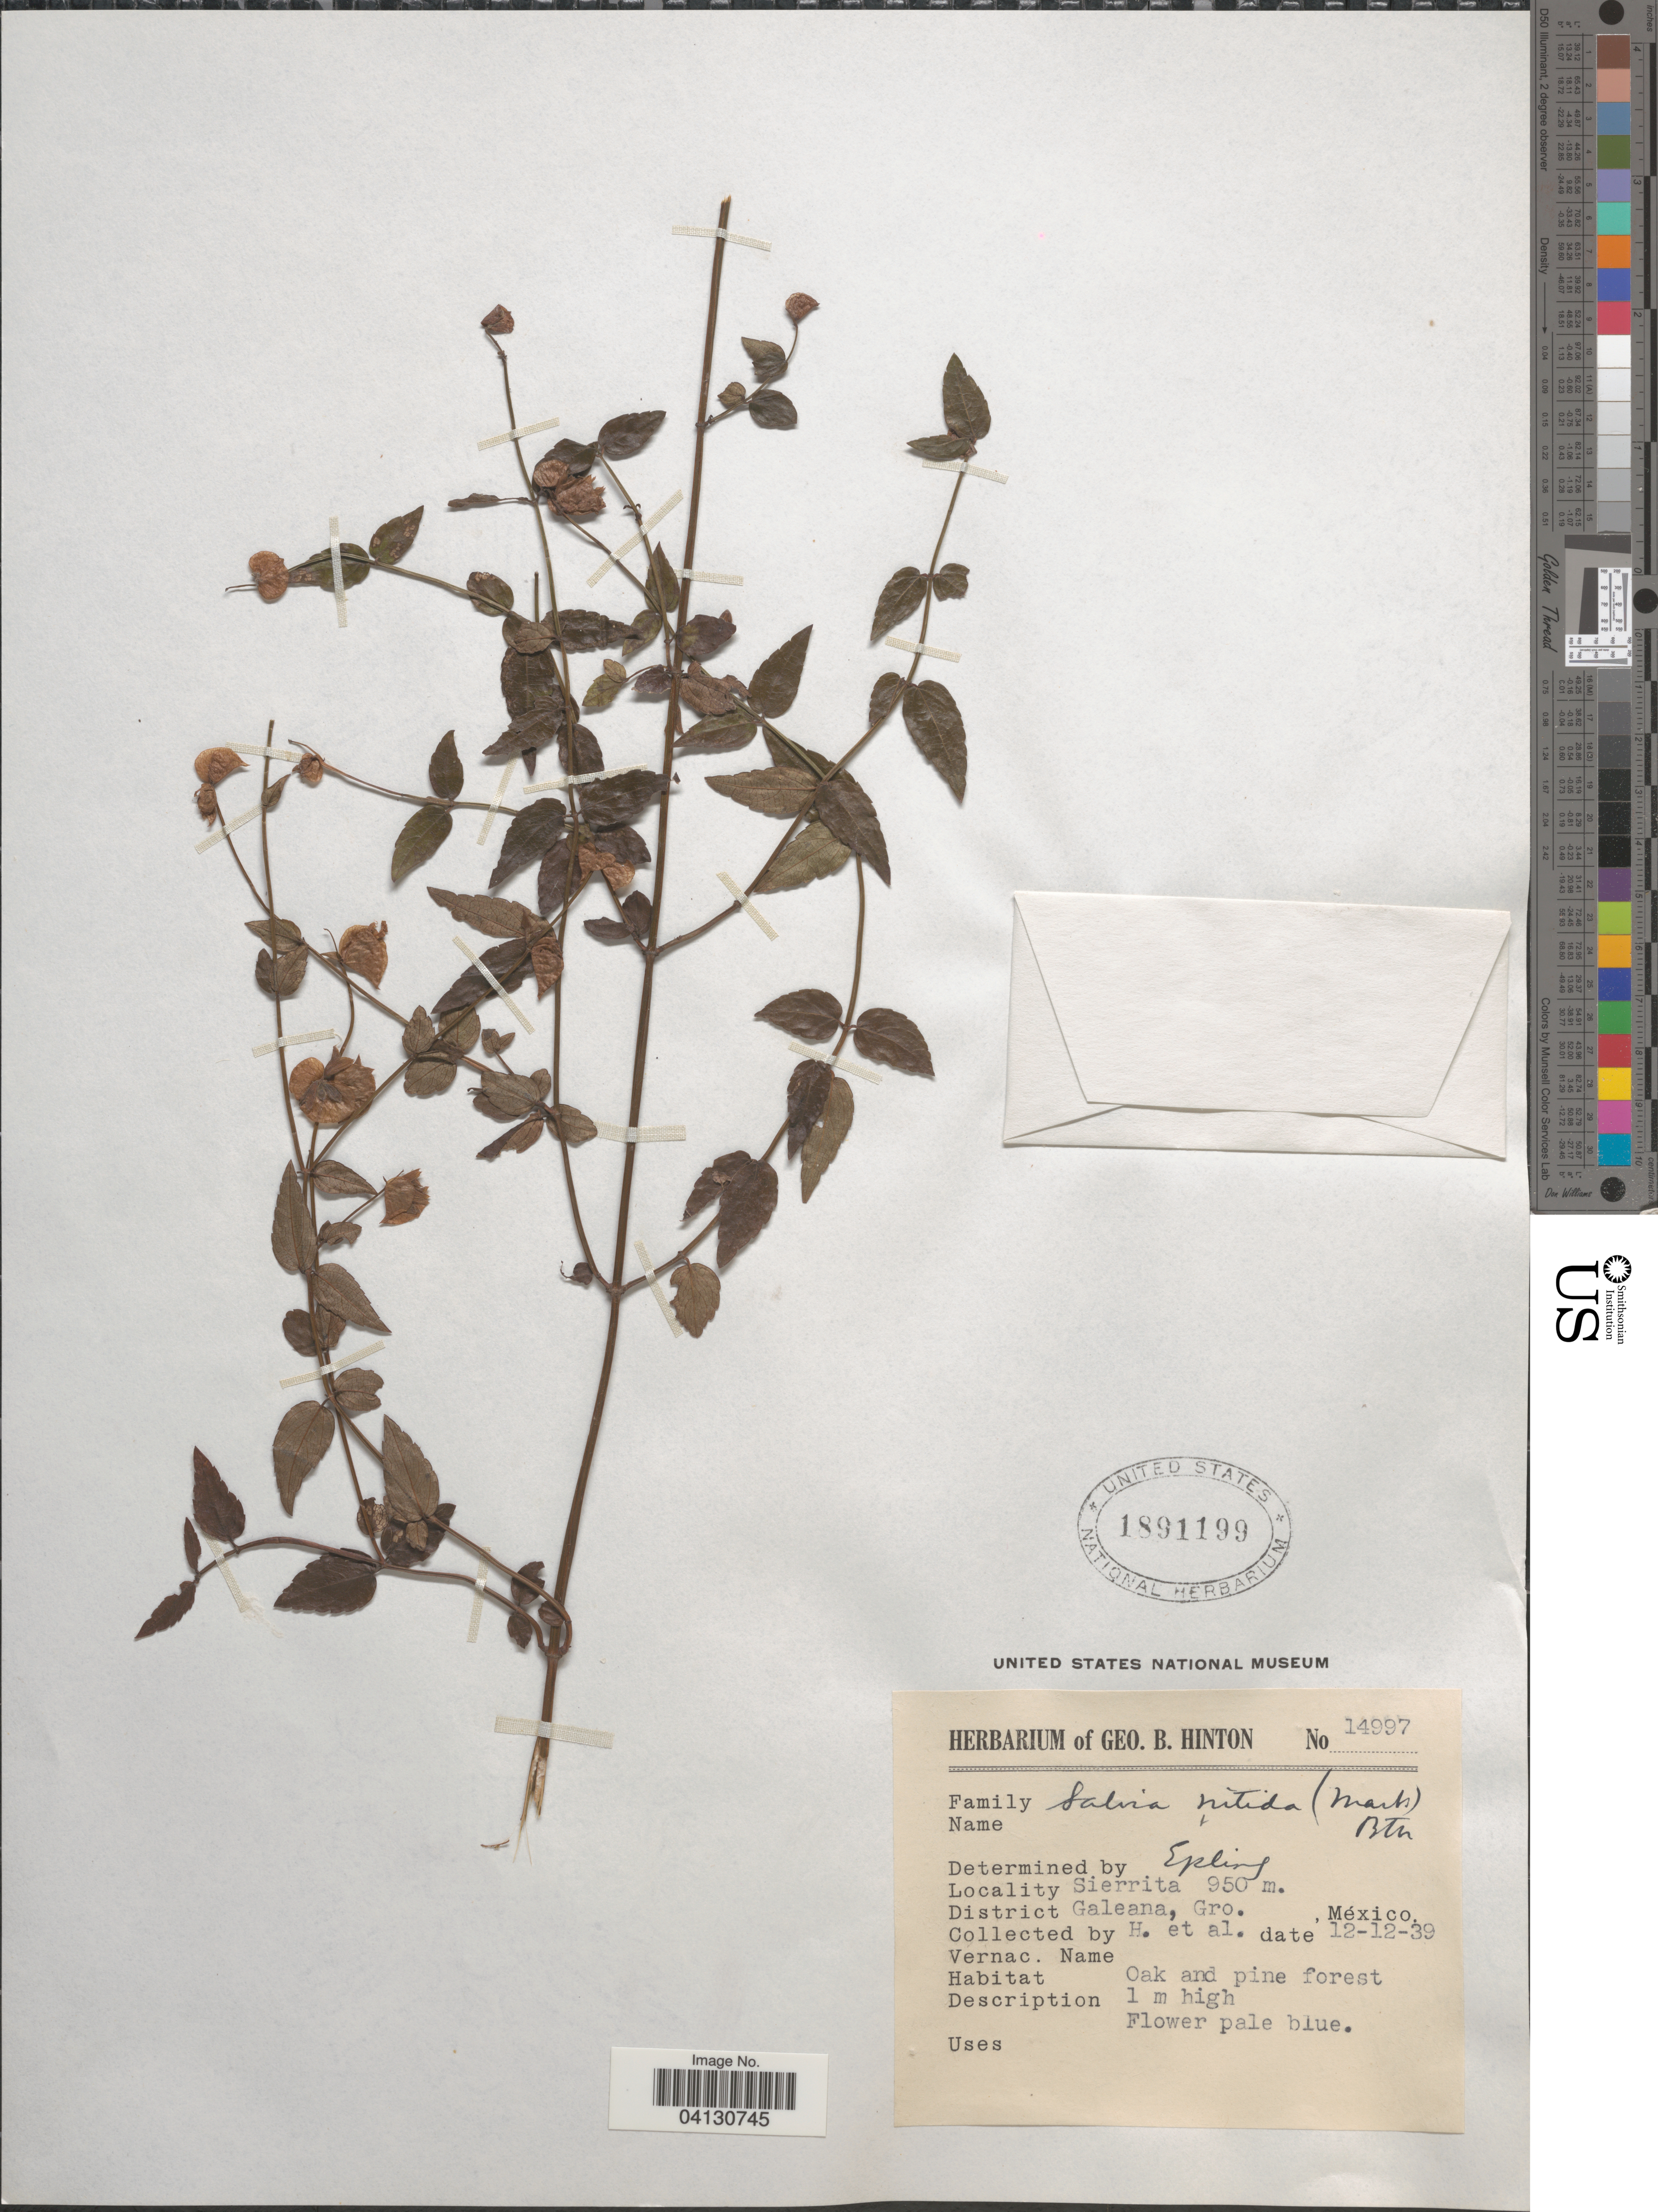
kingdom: Plantae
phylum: Tracheophyta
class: Magnoliopsida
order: Lamiales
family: Lamiaceae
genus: Salvia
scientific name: Salvia nitida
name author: (M. Martens & Galeotti) Benth.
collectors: G. B. Hinton & et al.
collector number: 14997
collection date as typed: Transcribed d/m/y: 12/12/39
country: Mexico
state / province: Guerrero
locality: Sierrita. District Galeana.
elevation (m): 950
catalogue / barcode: US 1891199